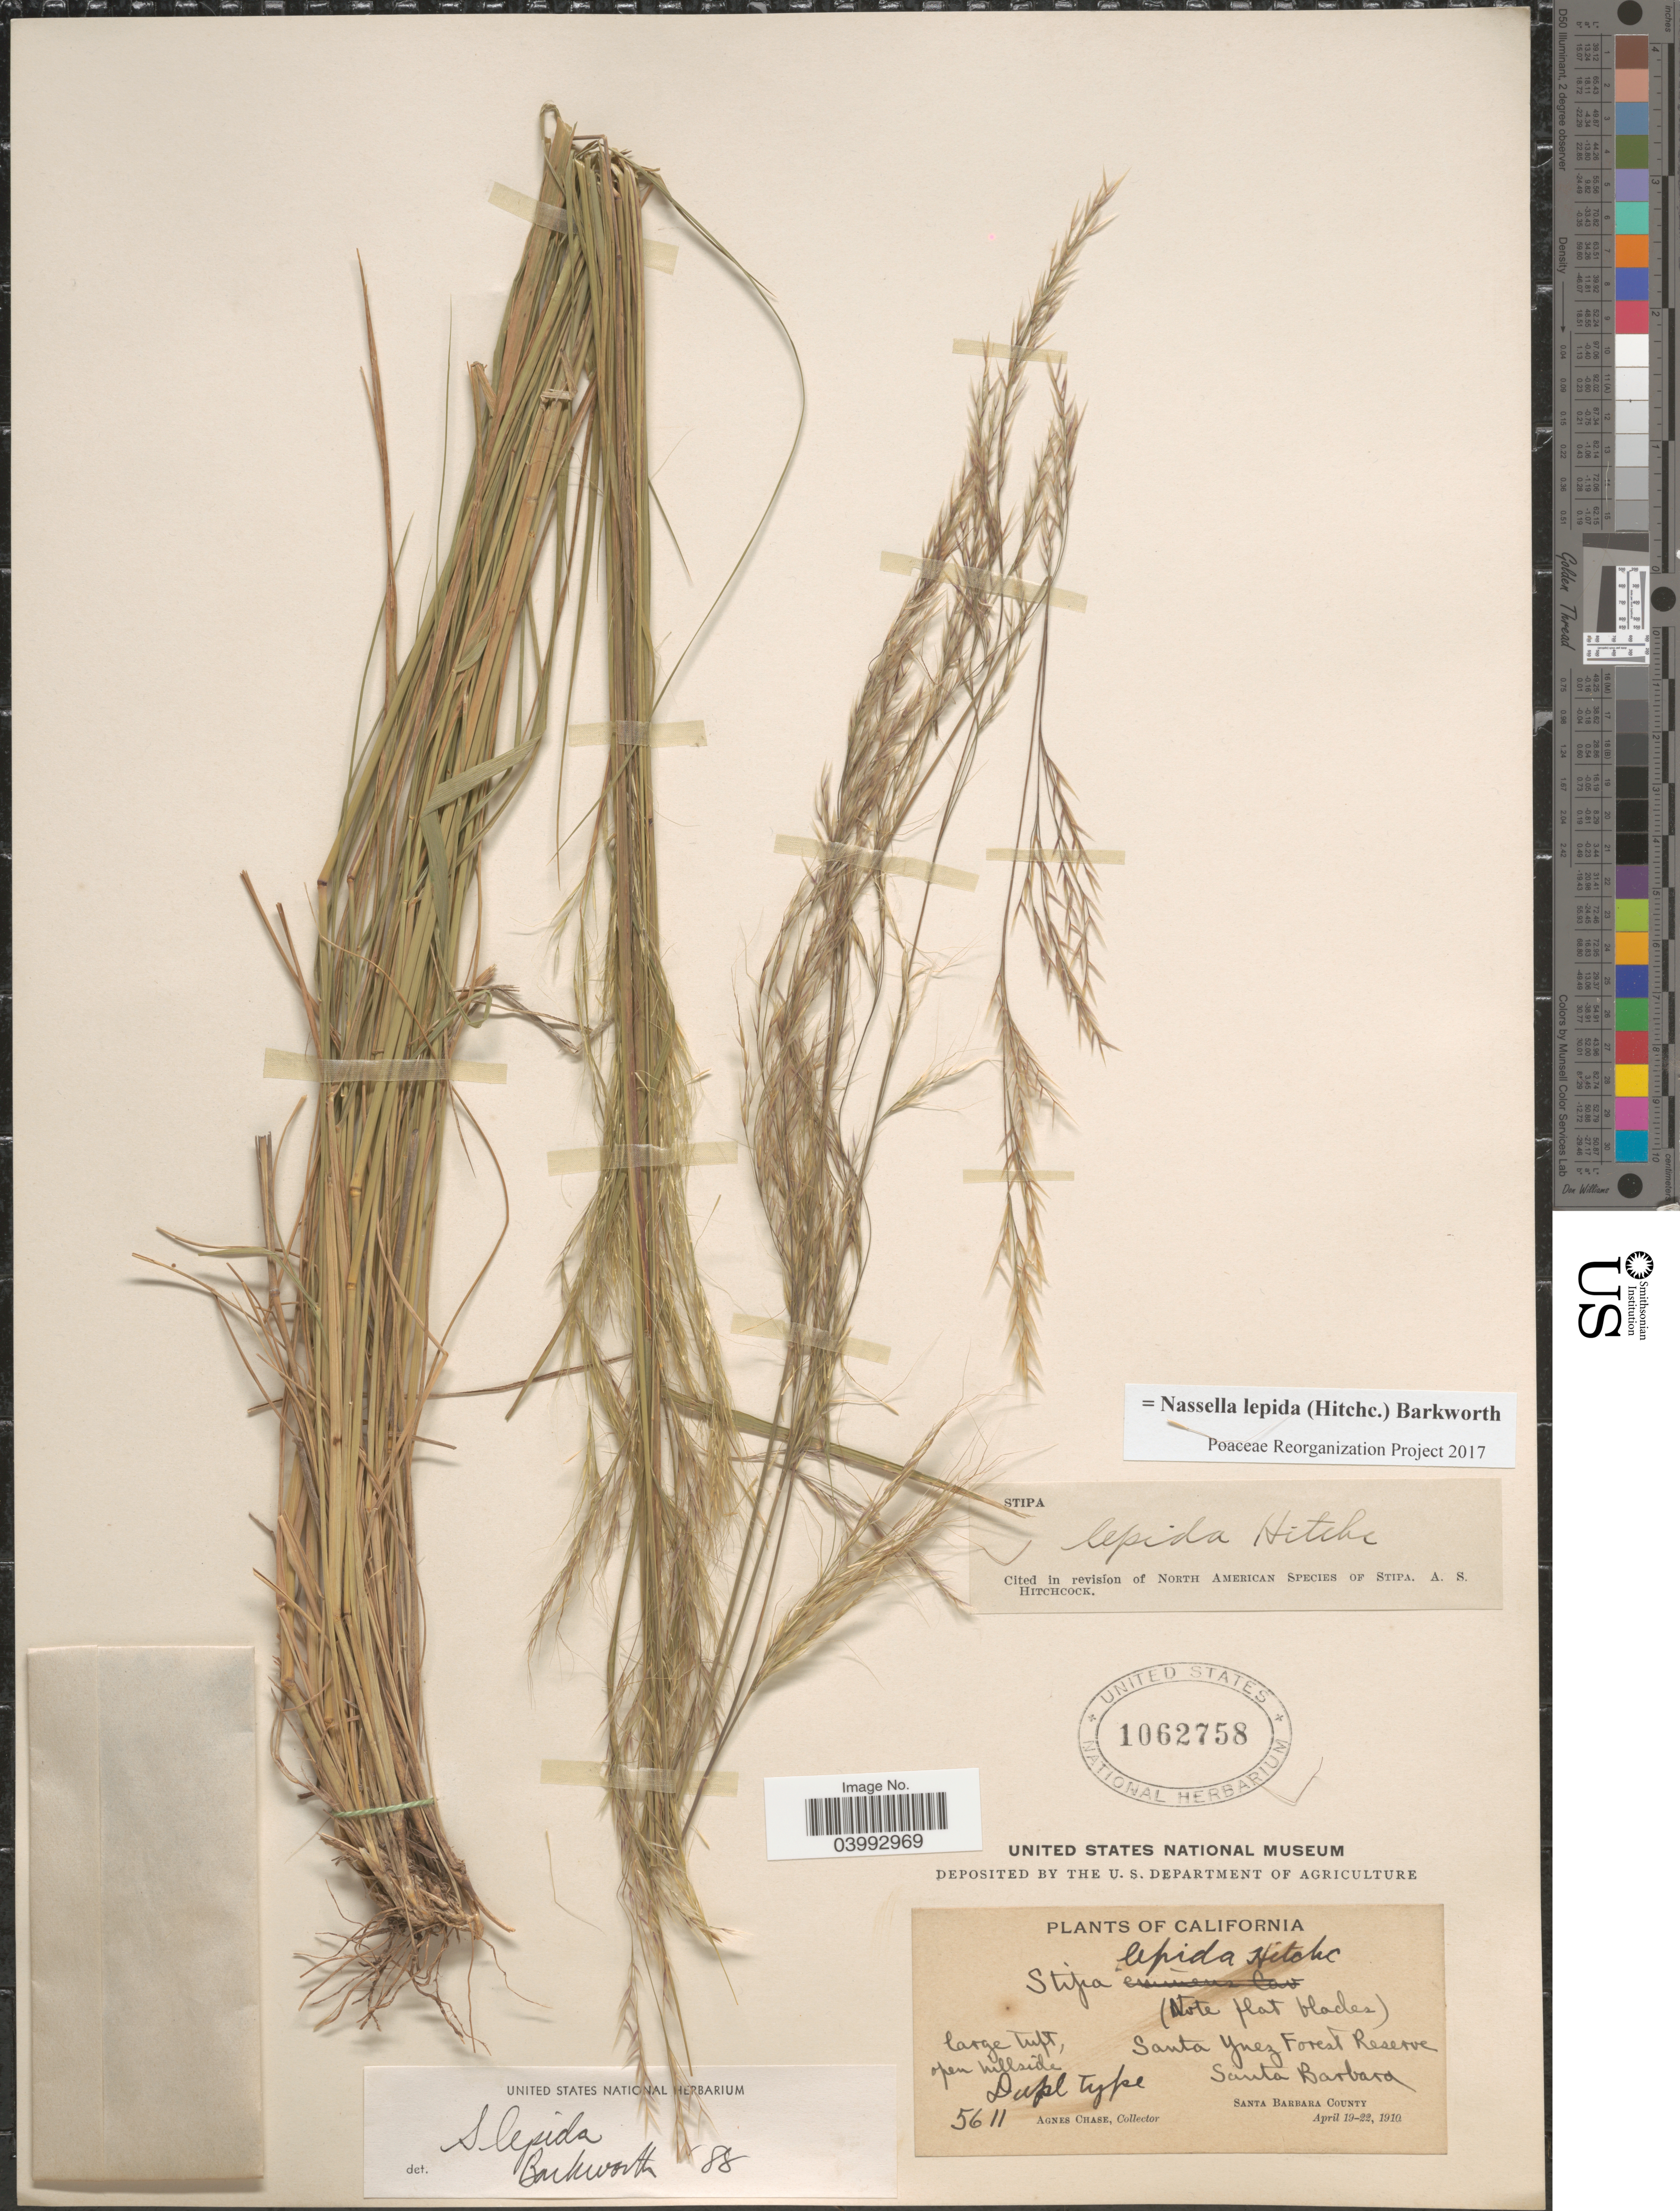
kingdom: Plantae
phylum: Tracheophyta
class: Liliopsida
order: Poales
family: Poaceae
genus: Nassella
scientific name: Nassella lepida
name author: (Hitchc.) Barkworth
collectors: A. Chase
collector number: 5611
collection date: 1910-04-19/1910-04-22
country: United States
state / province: California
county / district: Santa Barbara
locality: Santa Ynez Forest Reserve Santa Barbara. Santa Barbara County.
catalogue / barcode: US 1062758